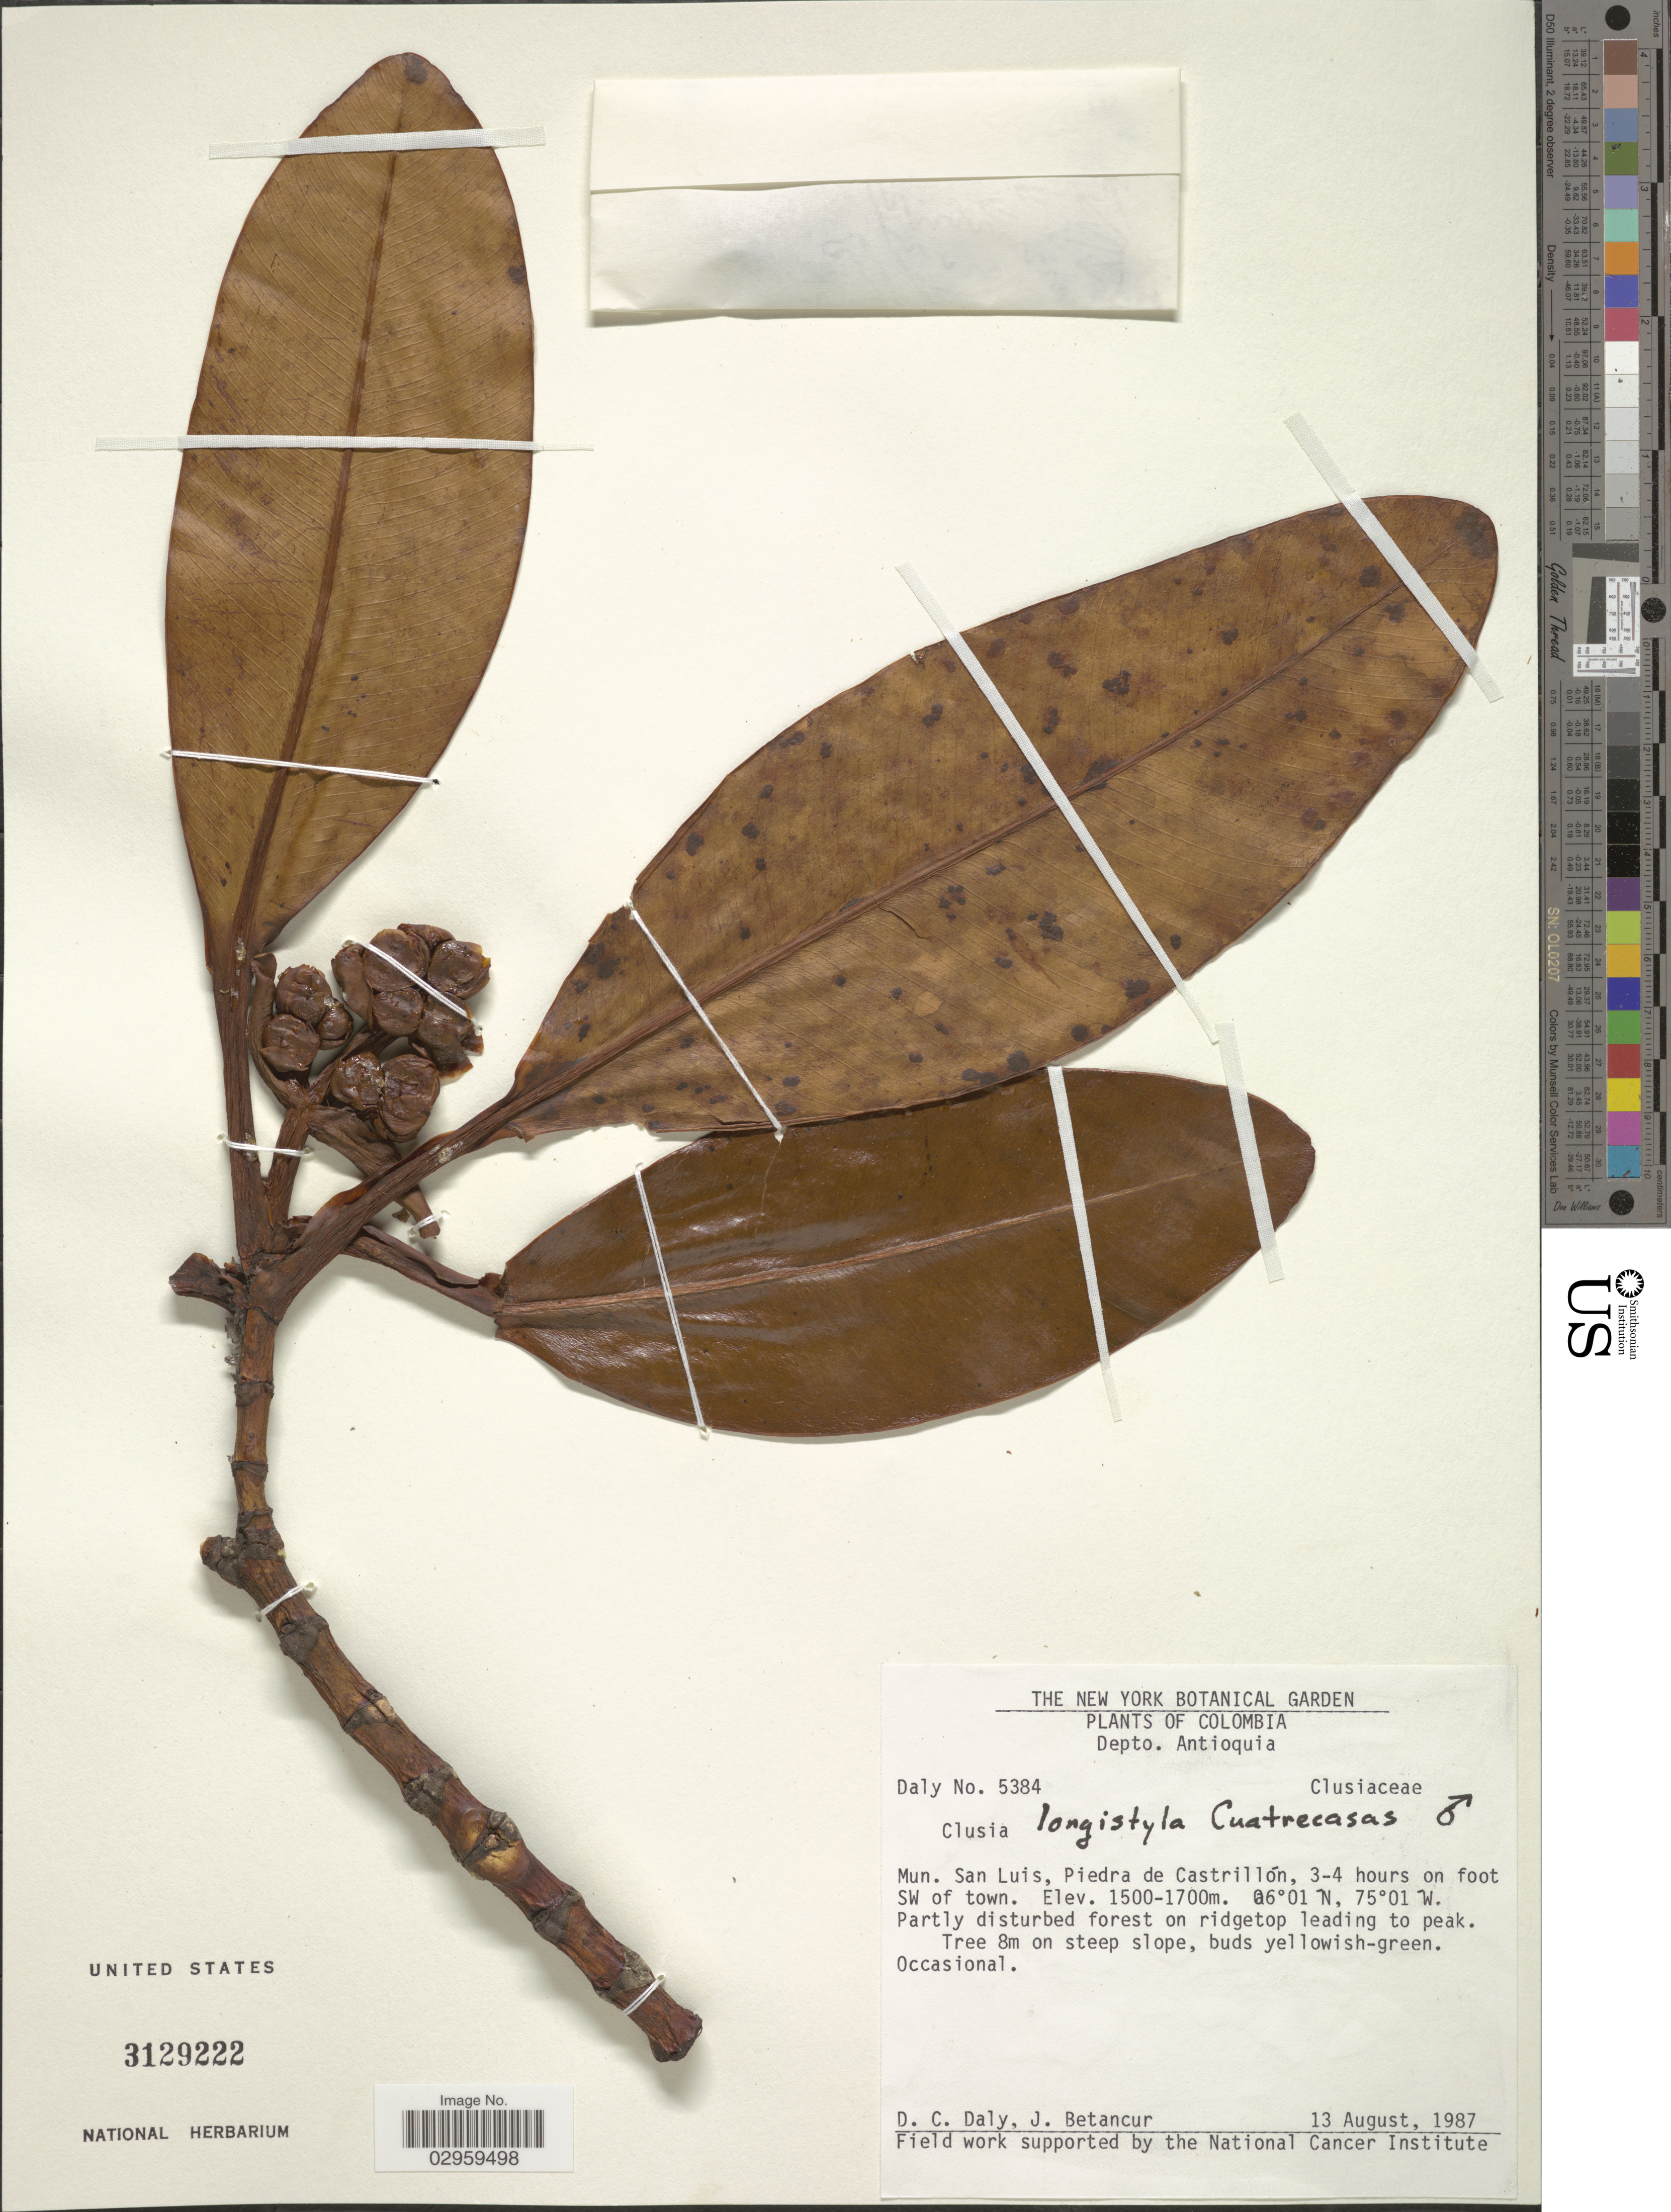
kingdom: Plantae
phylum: Tracheophyta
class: Magnoliopsida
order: Malpighiales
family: Clusiaceae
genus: Clusia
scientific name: Clusia longistyla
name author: Cuatrec.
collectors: D. C. Daly & J. Betancur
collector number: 5384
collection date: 1987-08-13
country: Colombia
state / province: Antioquia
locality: Depto. Antioquia. Mun. San Luis, Piedra de Castrillón, 3-4 hours on foot SW of town.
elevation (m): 1500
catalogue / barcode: US 3129222